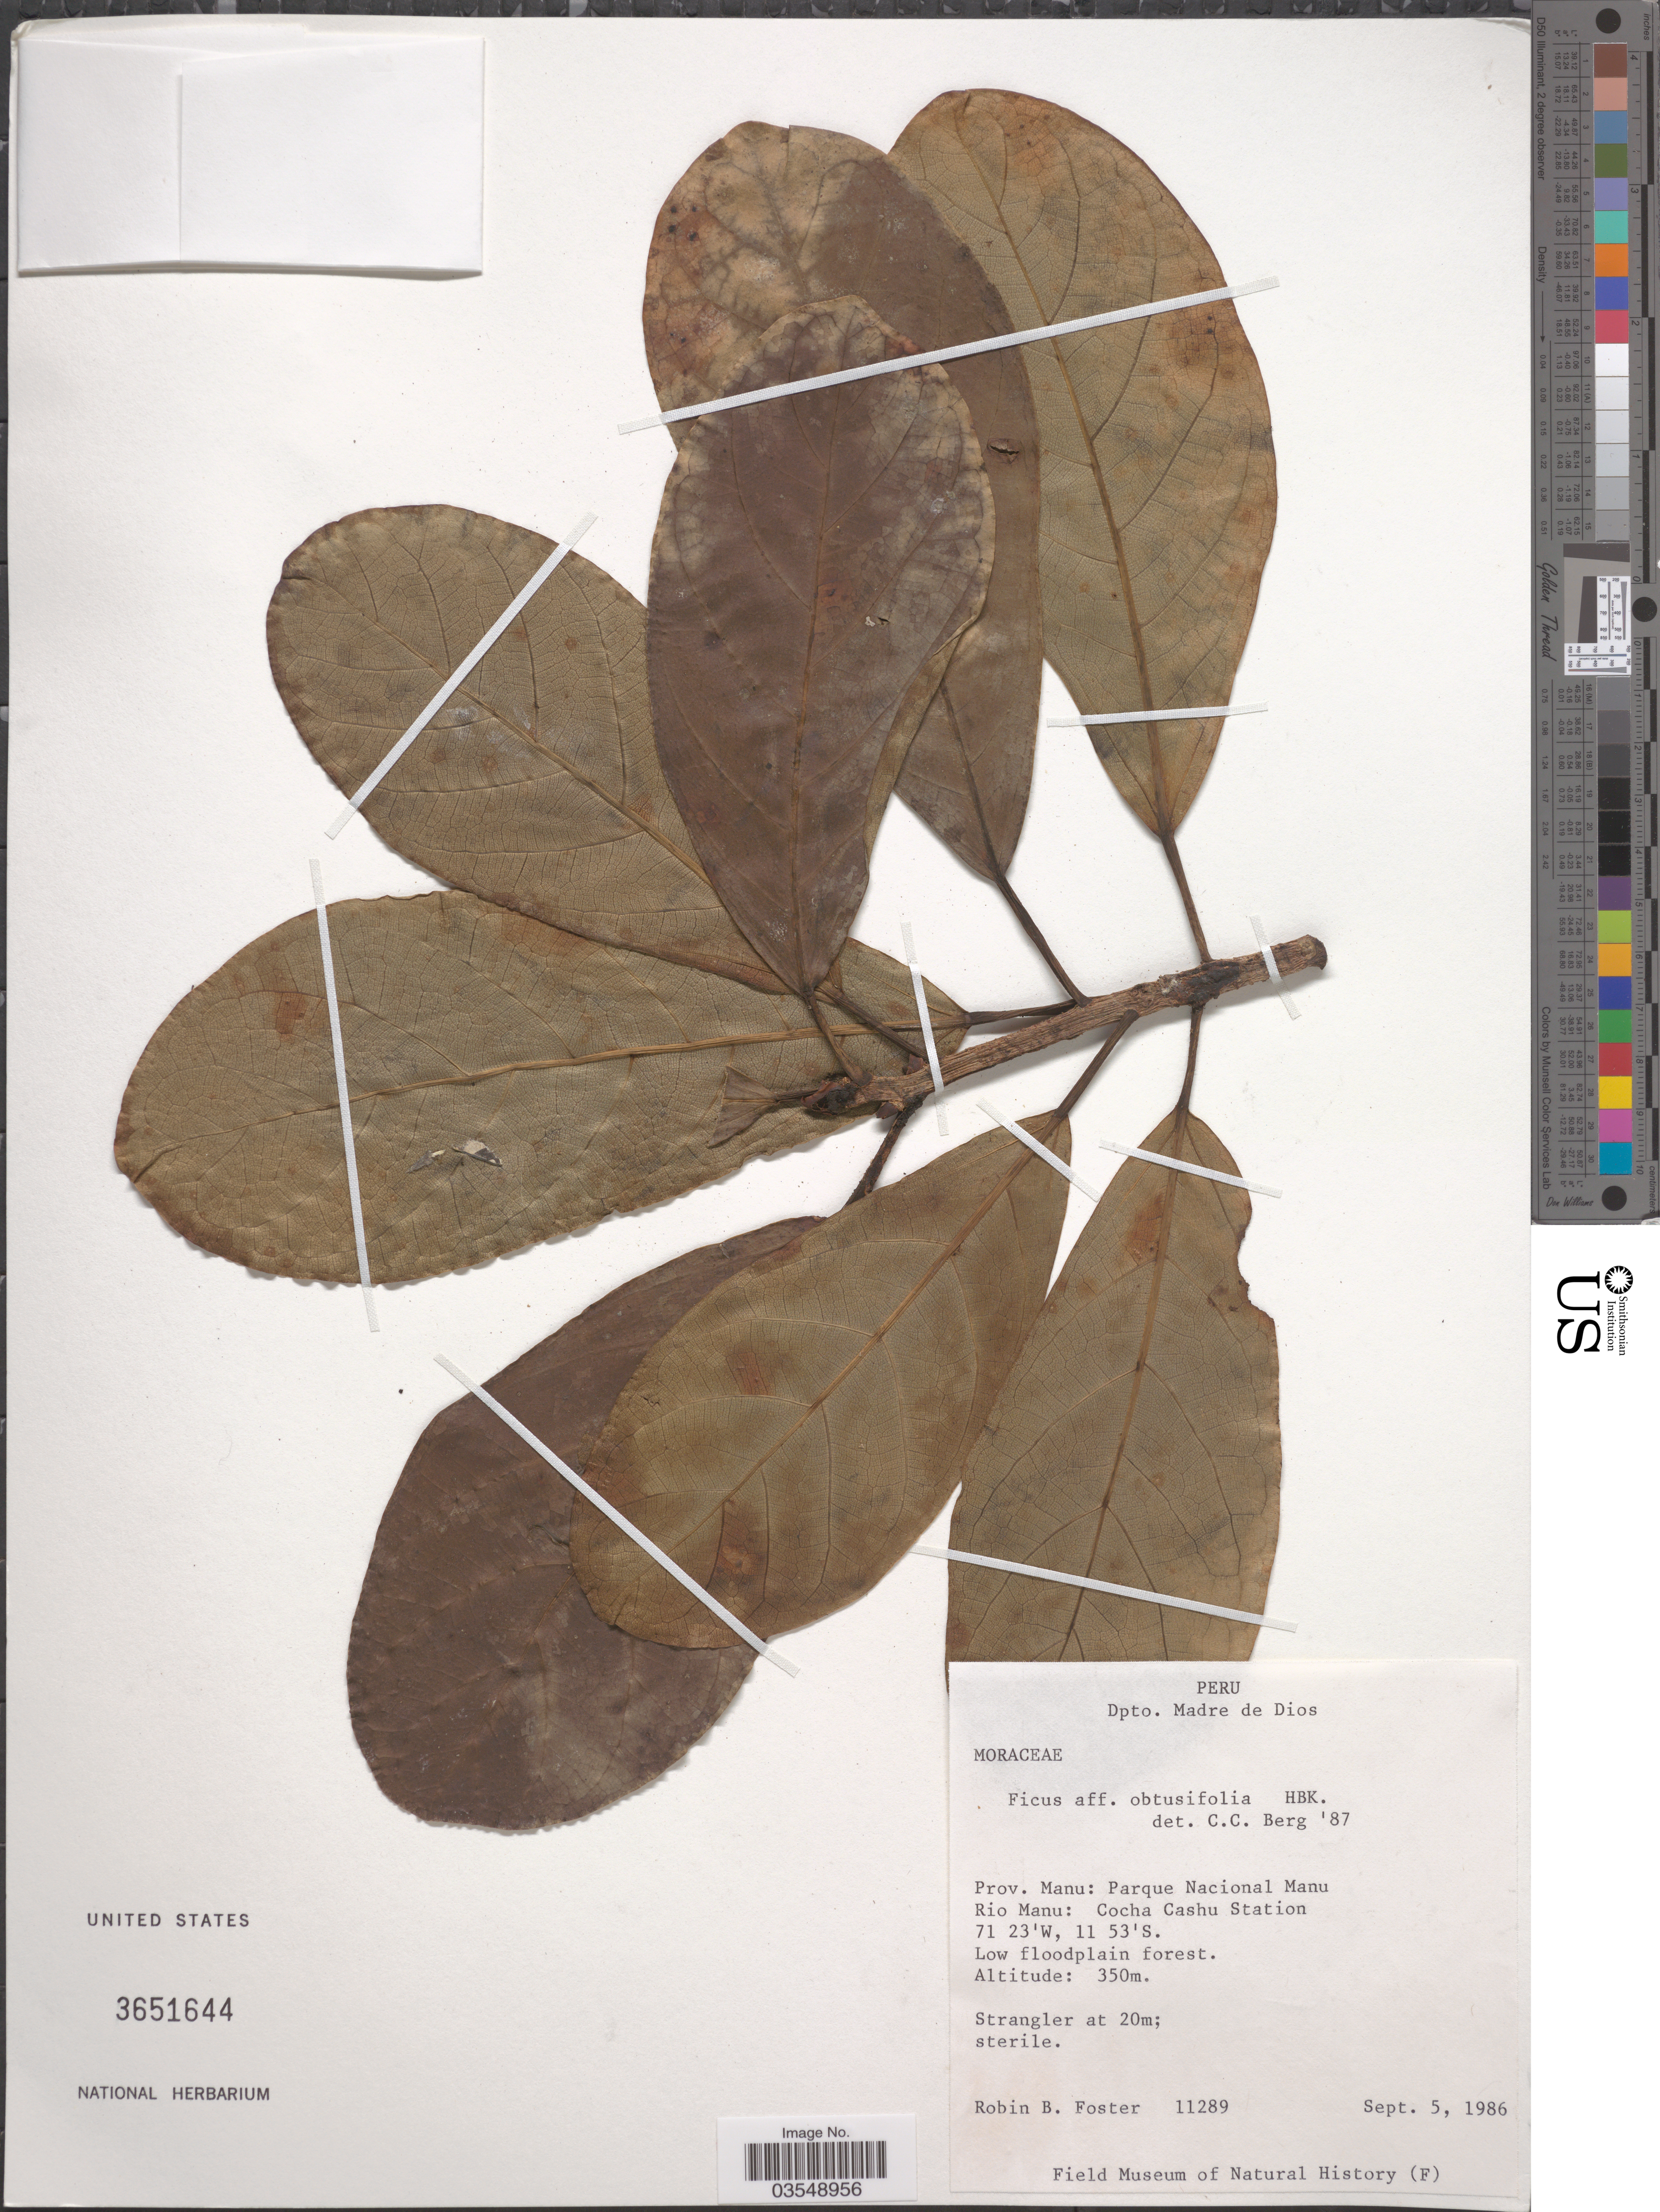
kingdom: Plantae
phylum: Tracheophyta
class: Magnoliopsida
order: Rosales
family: Moraceae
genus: Ficus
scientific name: Ficus obtusifolia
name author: Kunth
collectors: R. B. Foster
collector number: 11289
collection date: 1986-09-05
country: Peru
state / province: Madre de Dios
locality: Dpto. Madre de Dios. Prov. Manu: Parque Nacional Manu. Rio Manu: Cocha Cashu Station.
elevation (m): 350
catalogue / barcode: US 3651644